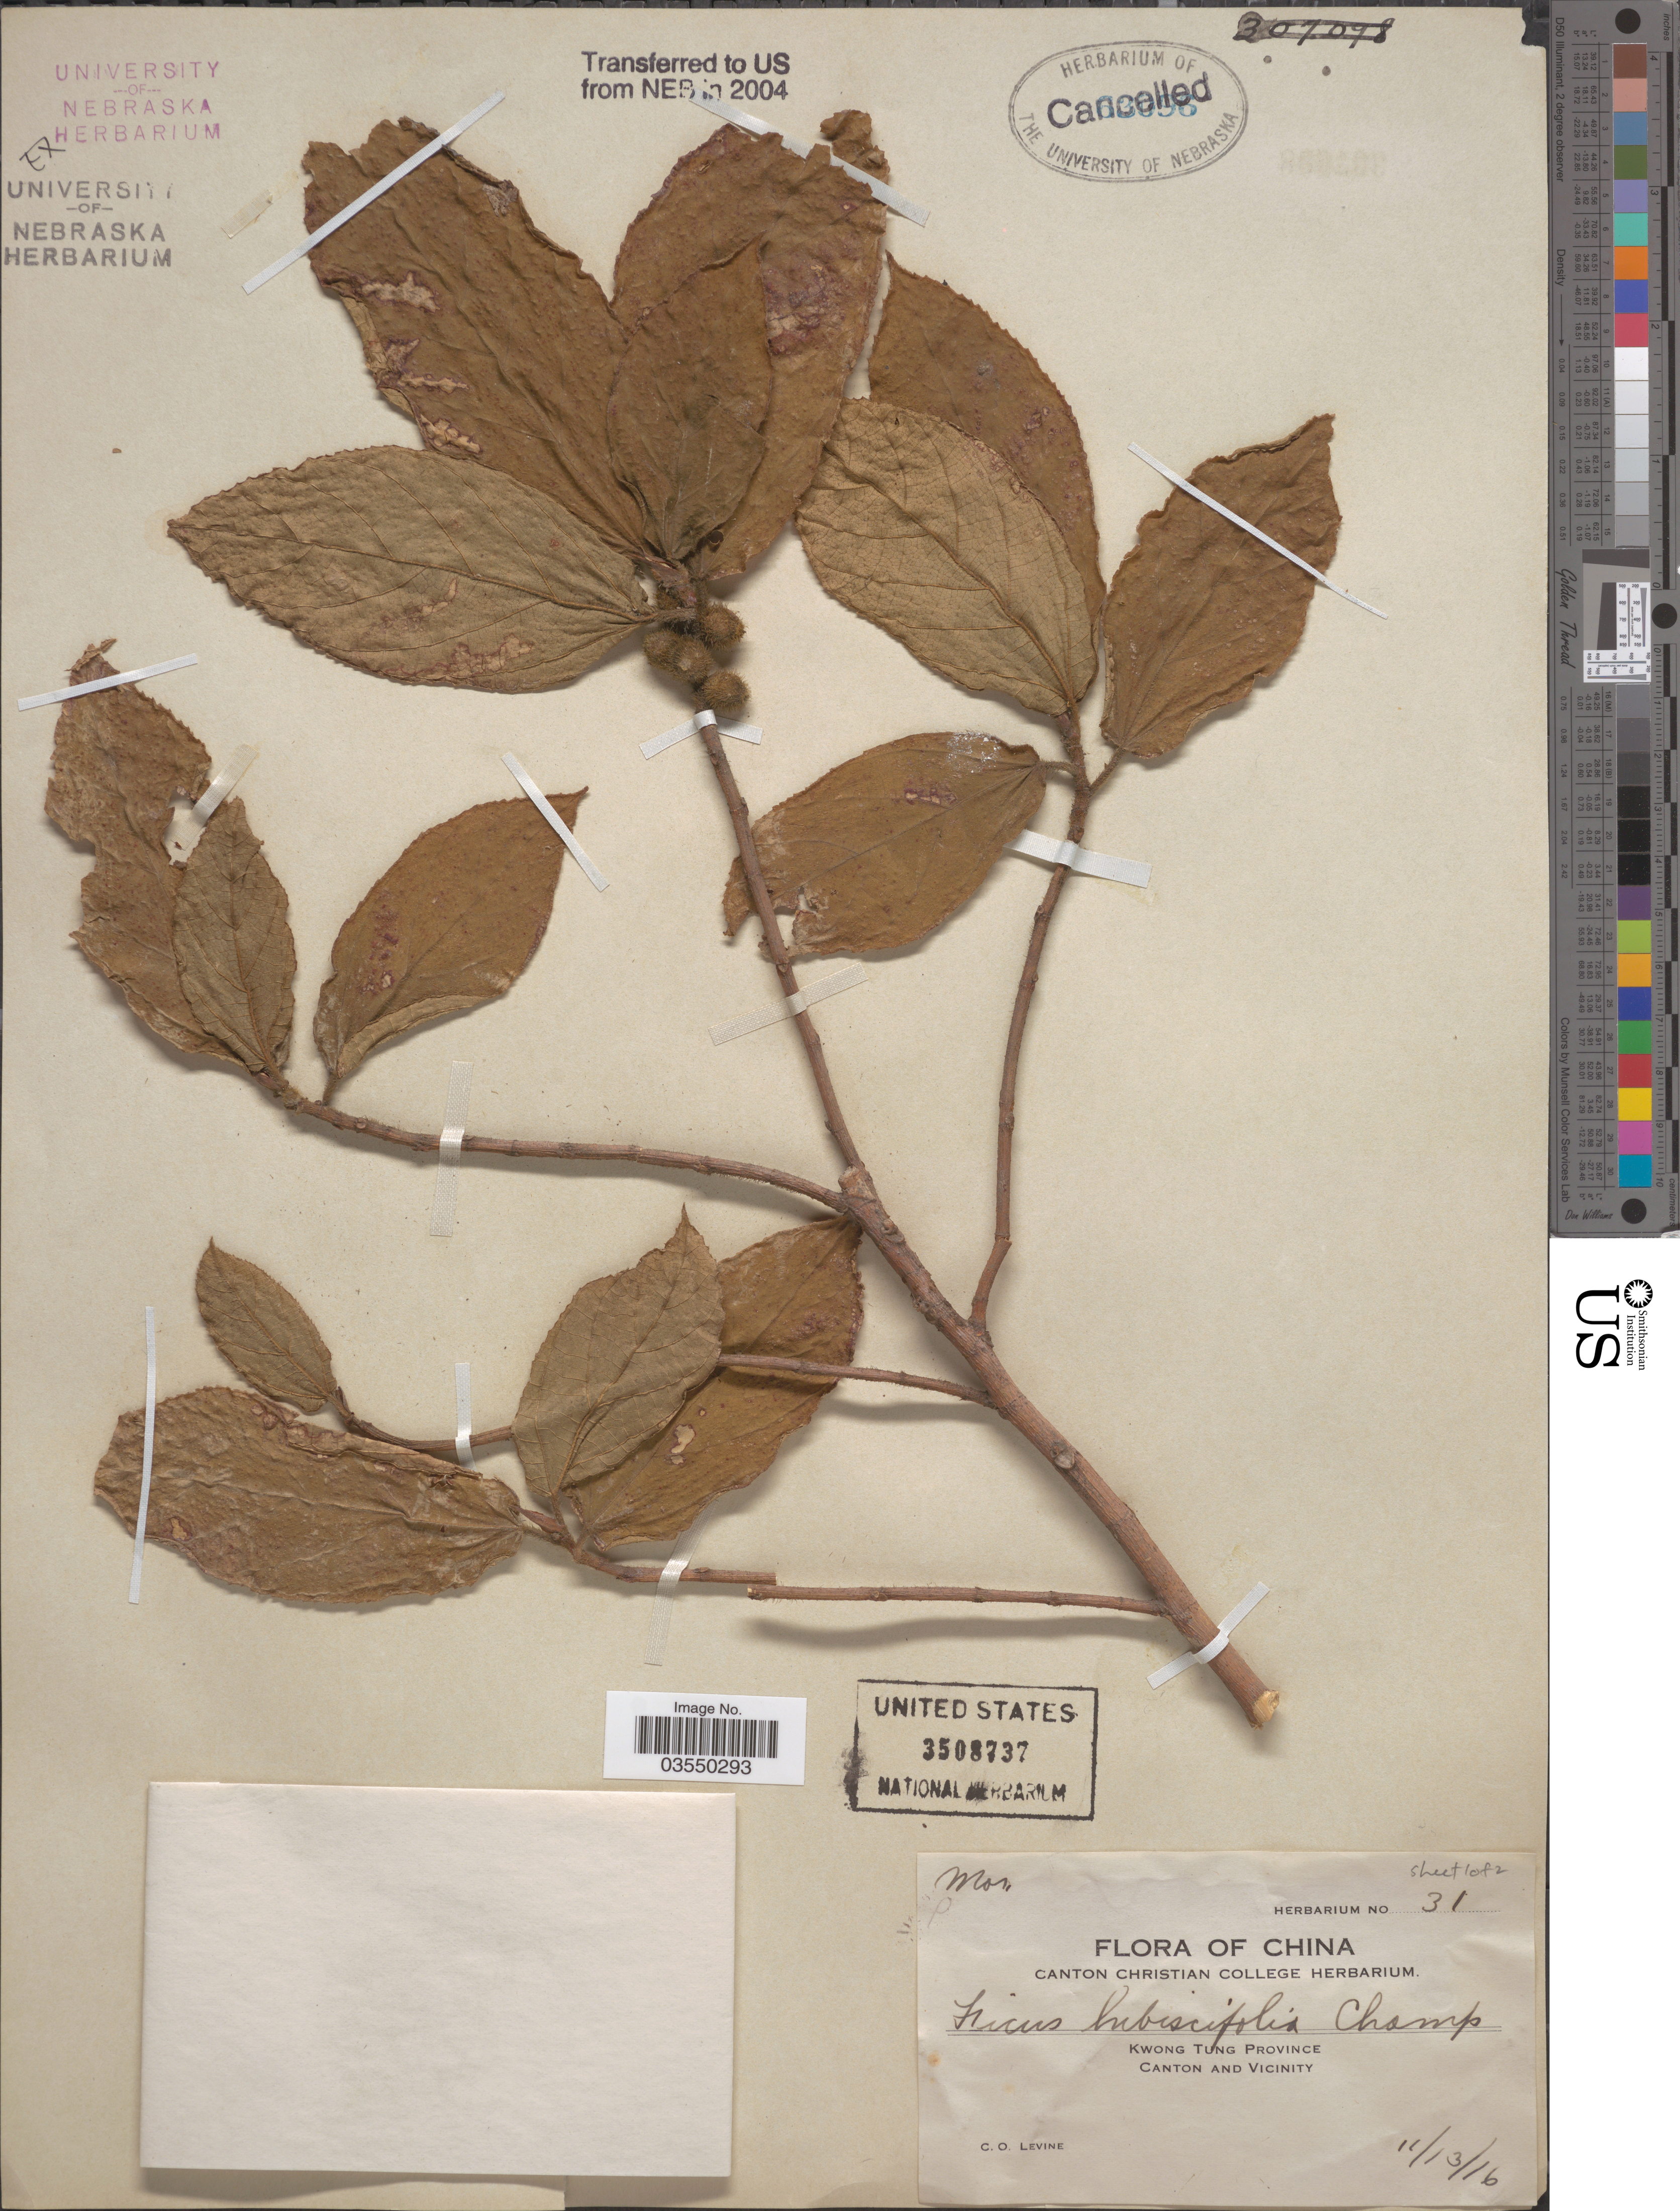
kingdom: Plantae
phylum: Tracheophyta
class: Magnoliopsida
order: Rosales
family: Moraceae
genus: Ficus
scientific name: Ficus hirta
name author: Vahl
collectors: C. O. Levine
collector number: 31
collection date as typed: Transcribed d/m/y: 13/11/16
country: China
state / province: Guangdong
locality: Kwong Tung Province. Canton and Vicinity.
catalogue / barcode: US 3508737